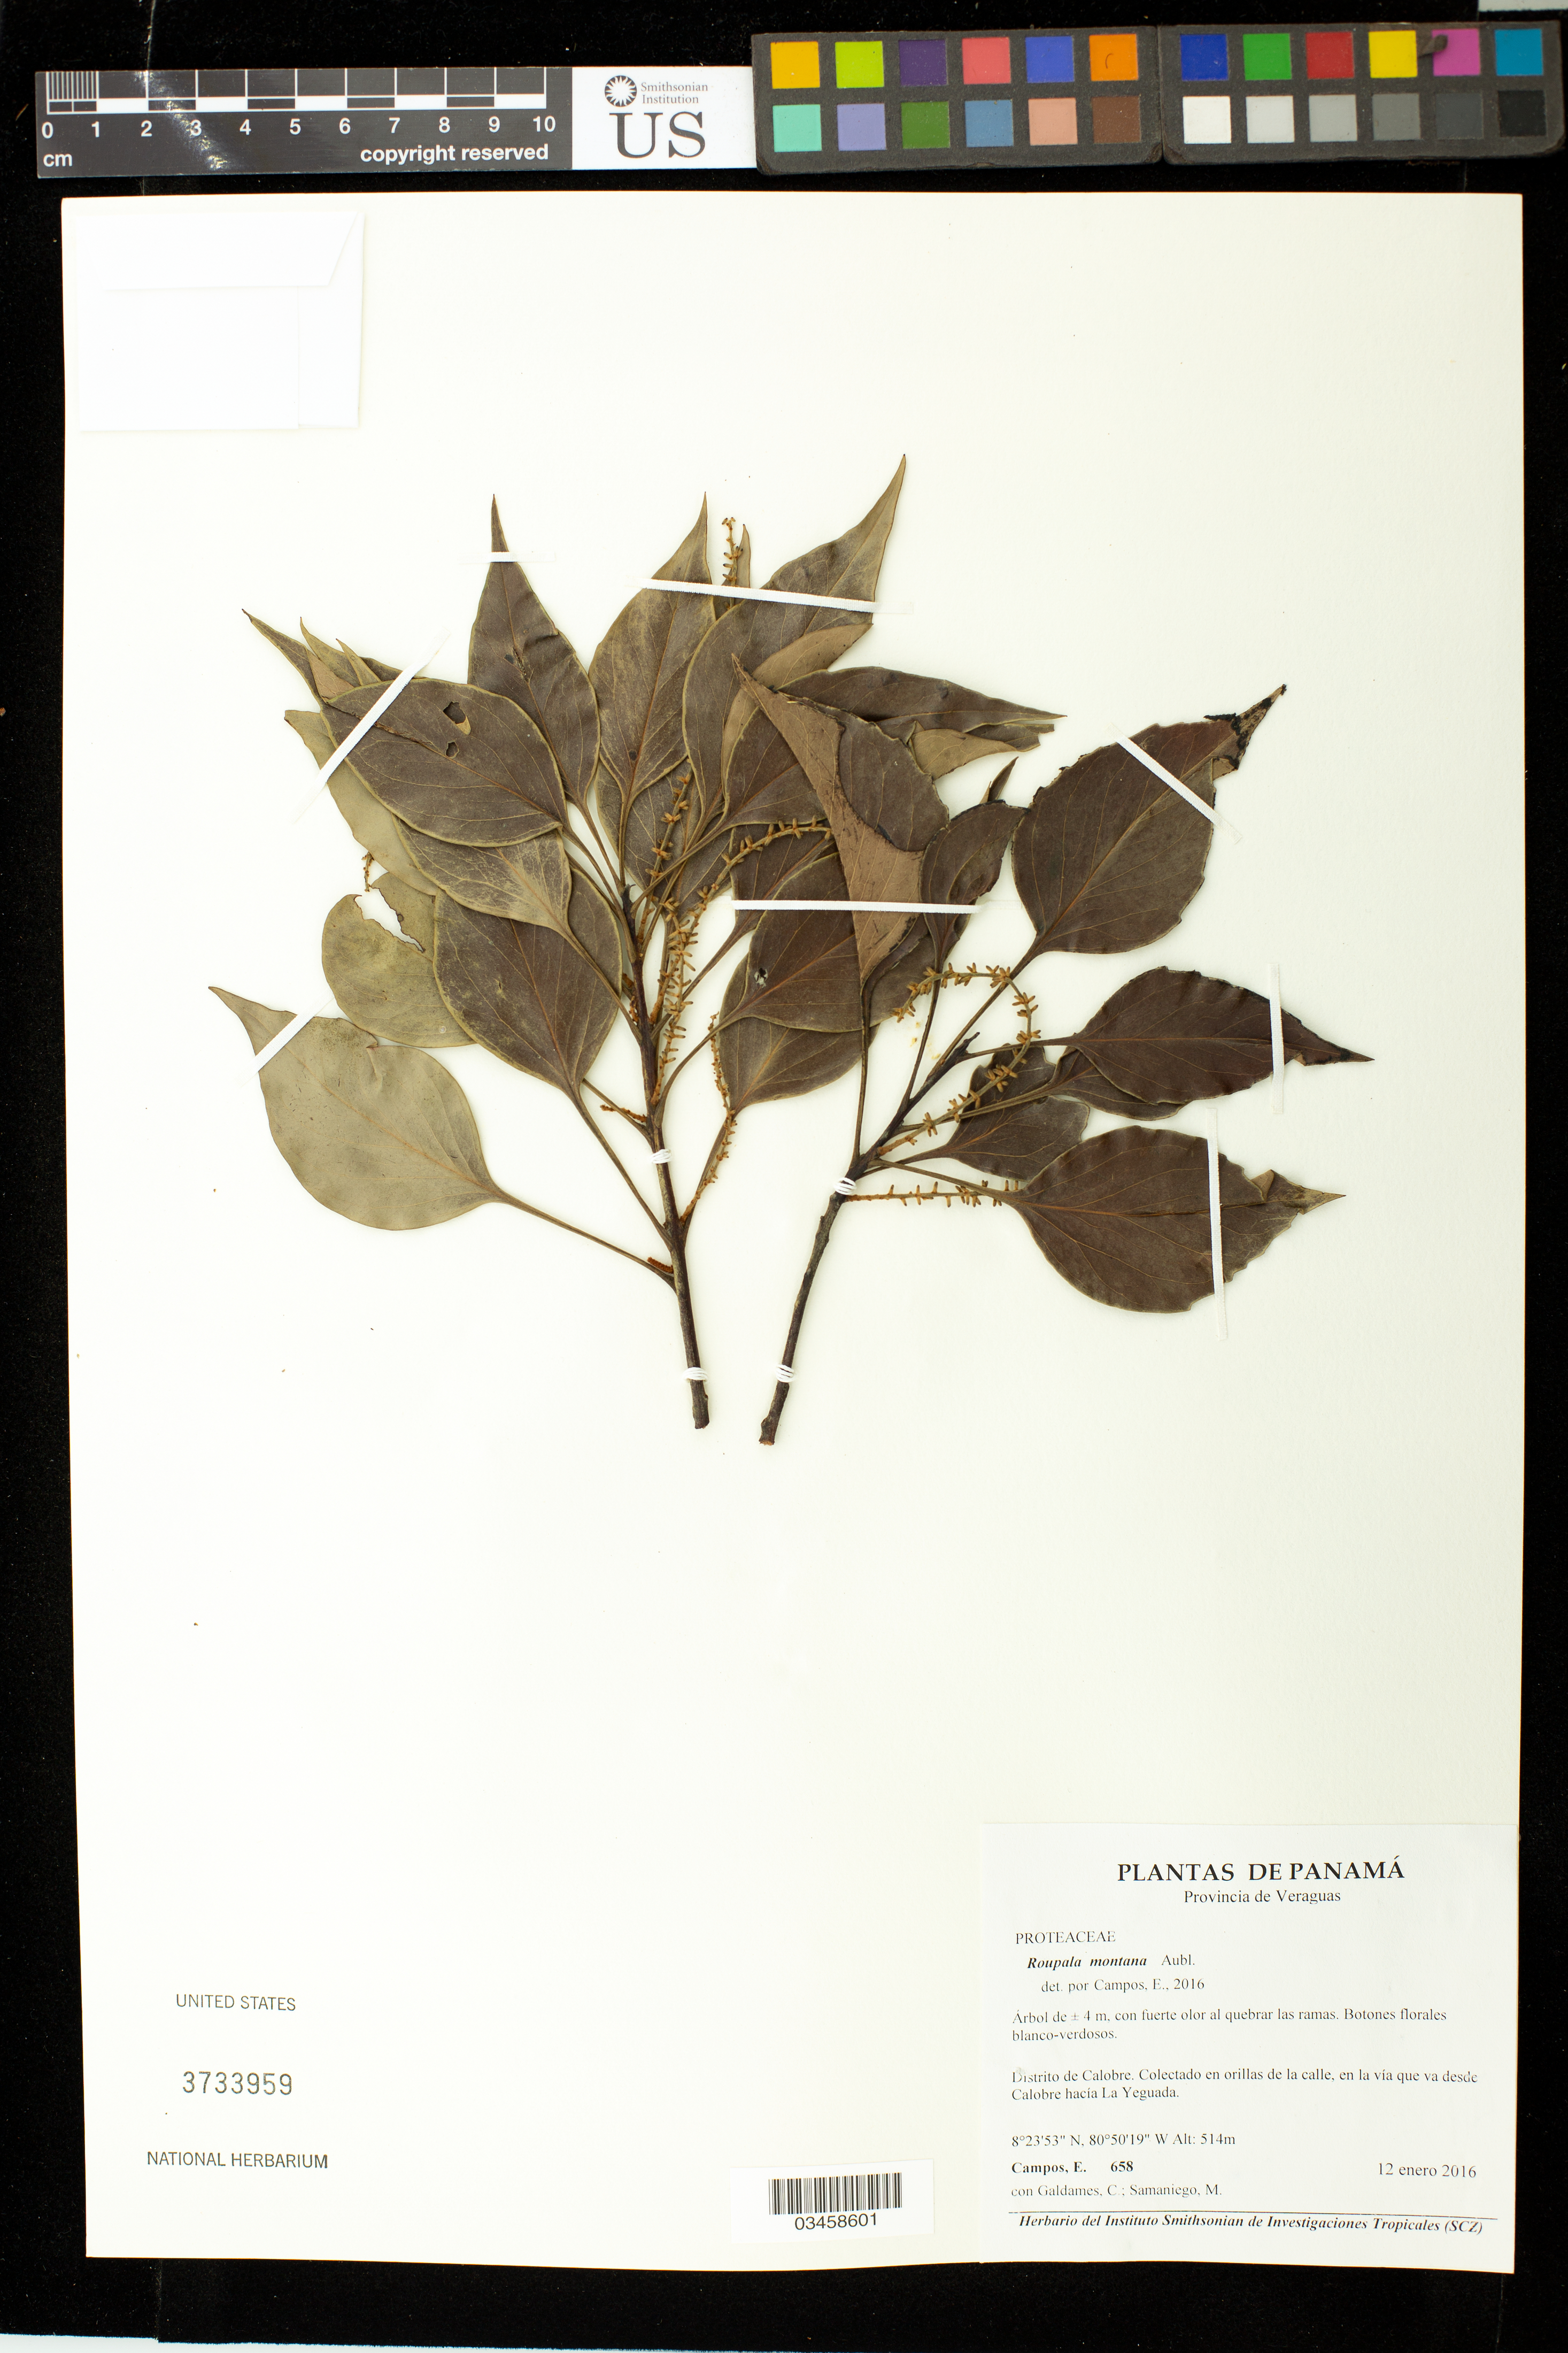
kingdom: Plantae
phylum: Tracheophyta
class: Magnoliopsida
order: Proteales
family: Proteaceae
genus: Roupala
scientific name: Roupala montana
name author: Aubl.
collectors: E. Campos, C. Galdames & M. Samaniego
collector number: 658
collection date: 2016-01-12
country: Panama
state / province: Veraguas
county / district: Calobre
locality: Colectado en orillas de la calle, en la via que va desde Calobre hacia La Yeguada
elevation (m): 514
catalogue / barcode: US 3733959